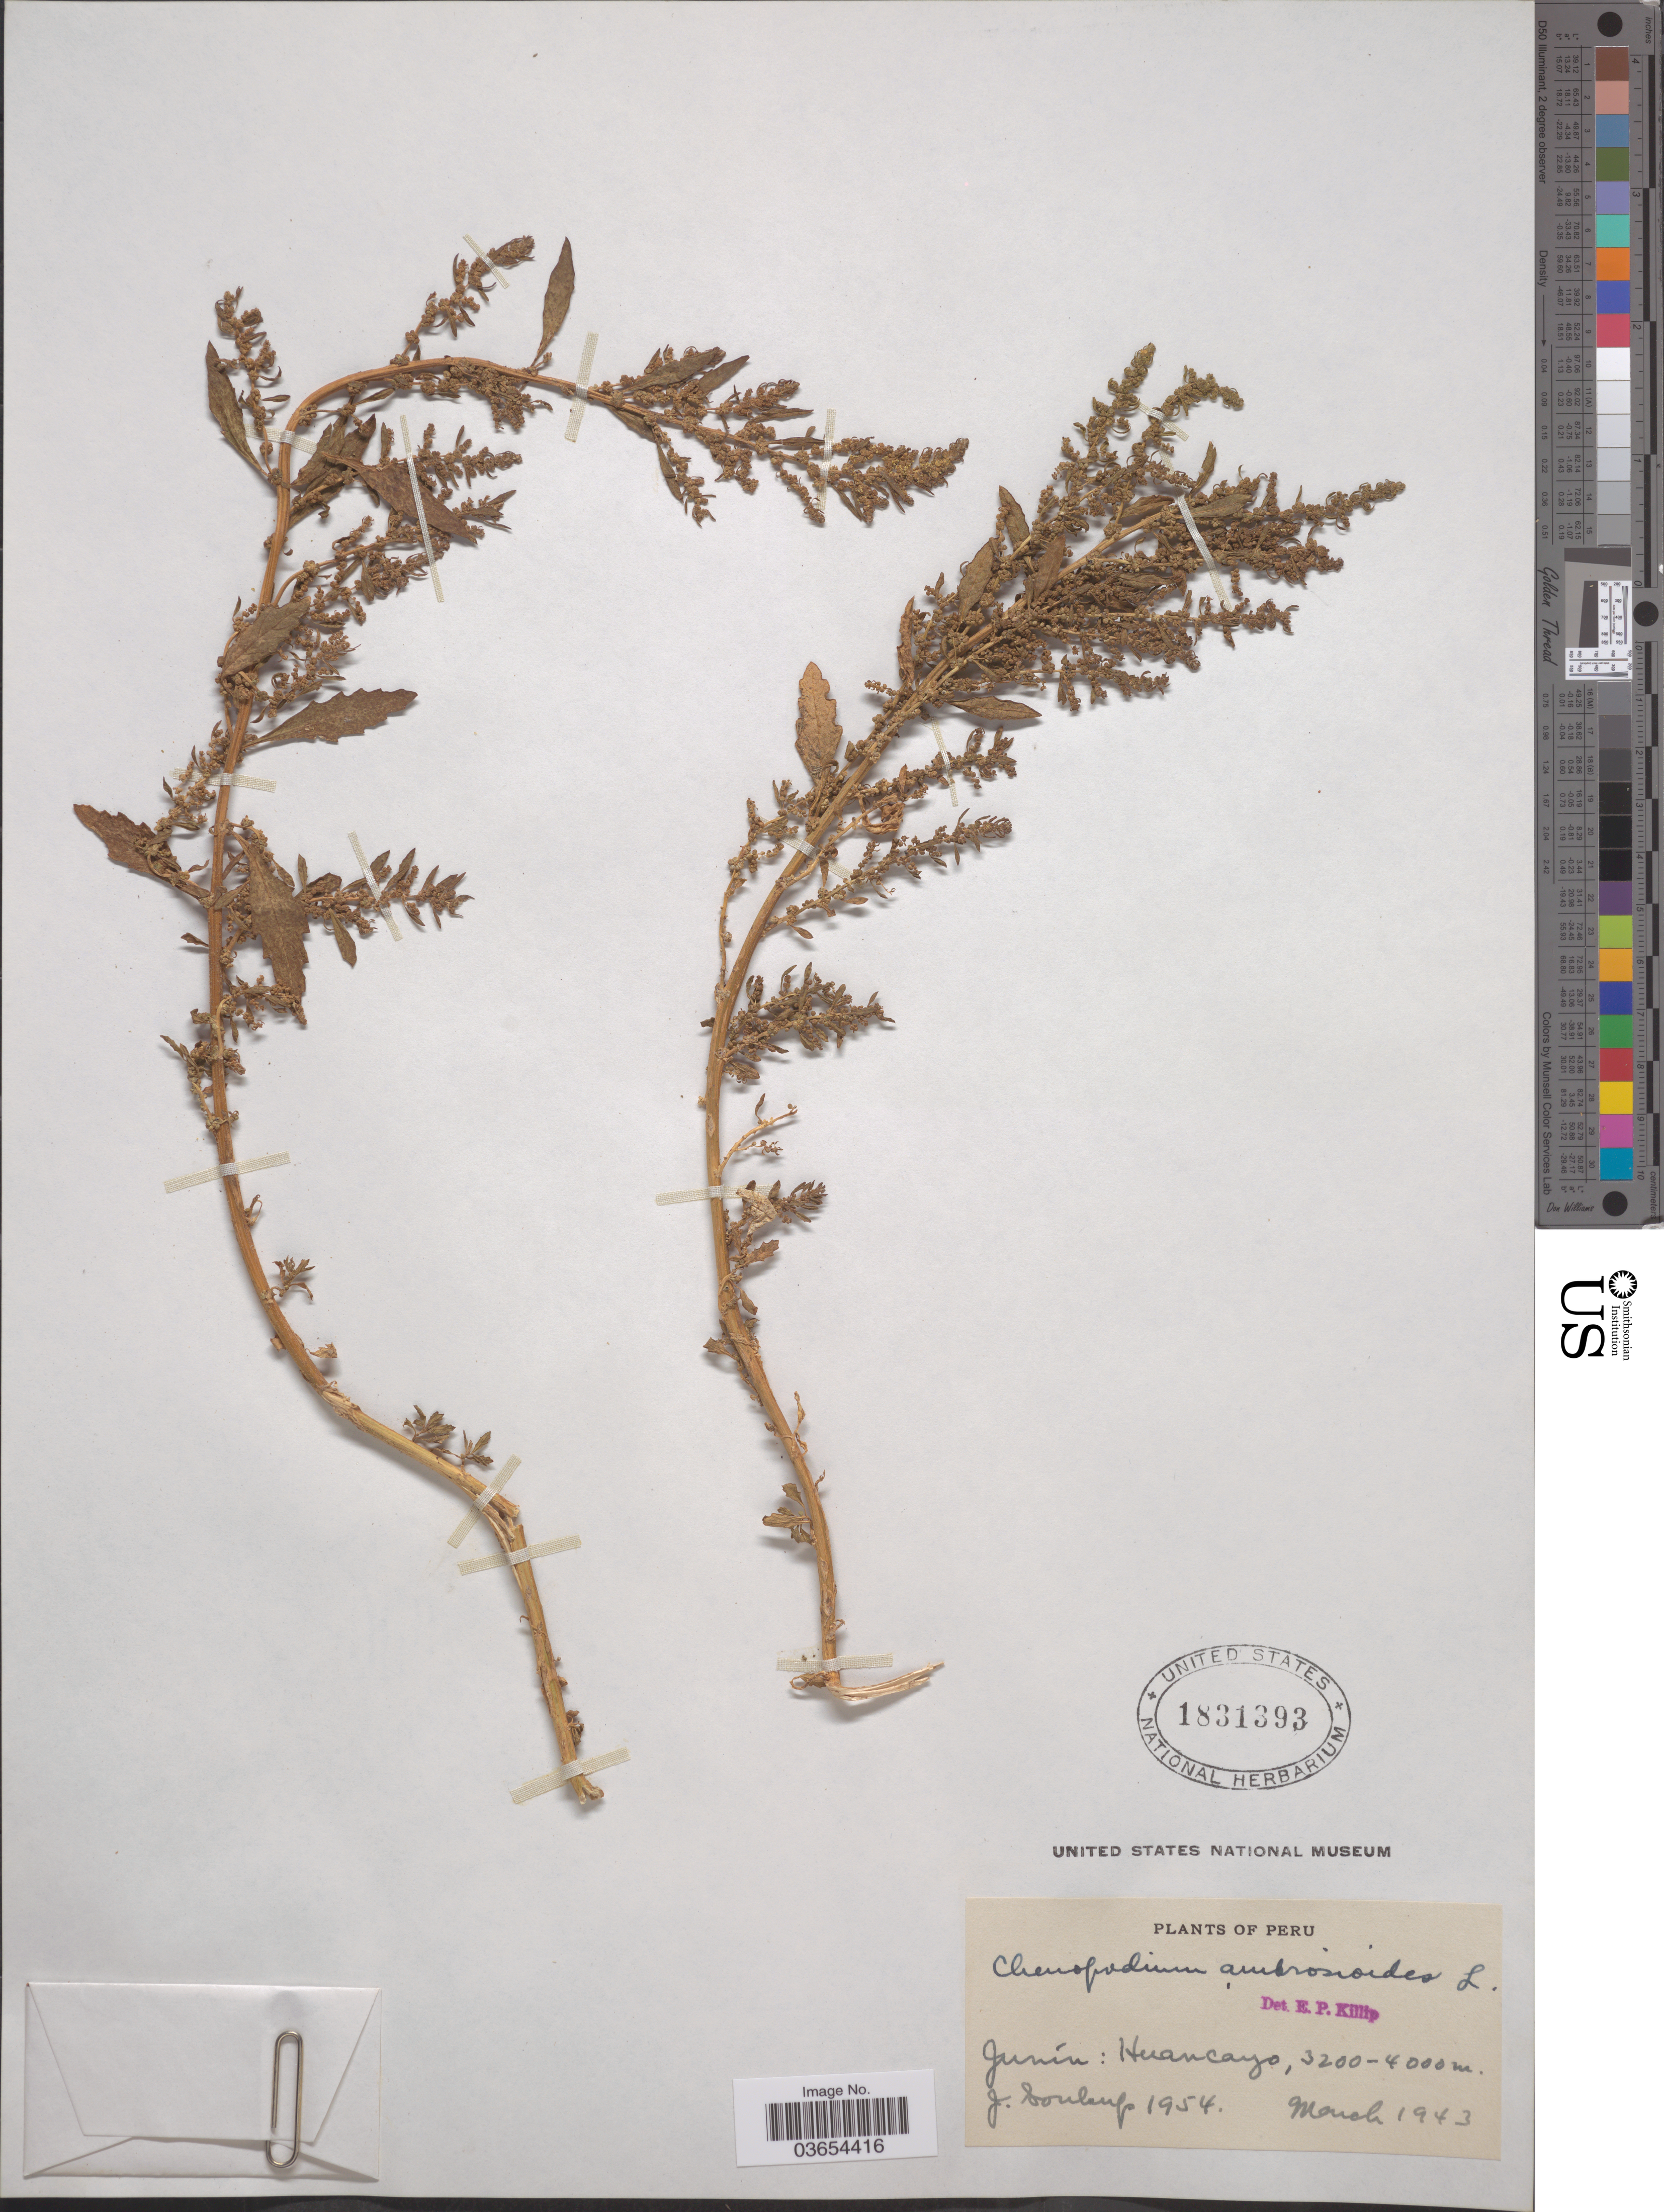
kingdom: Plantae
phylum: Tracheophyta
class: Magnoliopsida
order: Caryophyllales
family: Amaranthaceae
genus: Chenopodium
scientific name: Chenopodium ambrosioides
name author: L.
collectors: J. Soukup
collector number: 1954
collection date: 1943-03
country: Peru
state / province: Junín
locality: Huancayo.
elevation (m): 3200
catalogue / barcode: US 1831393